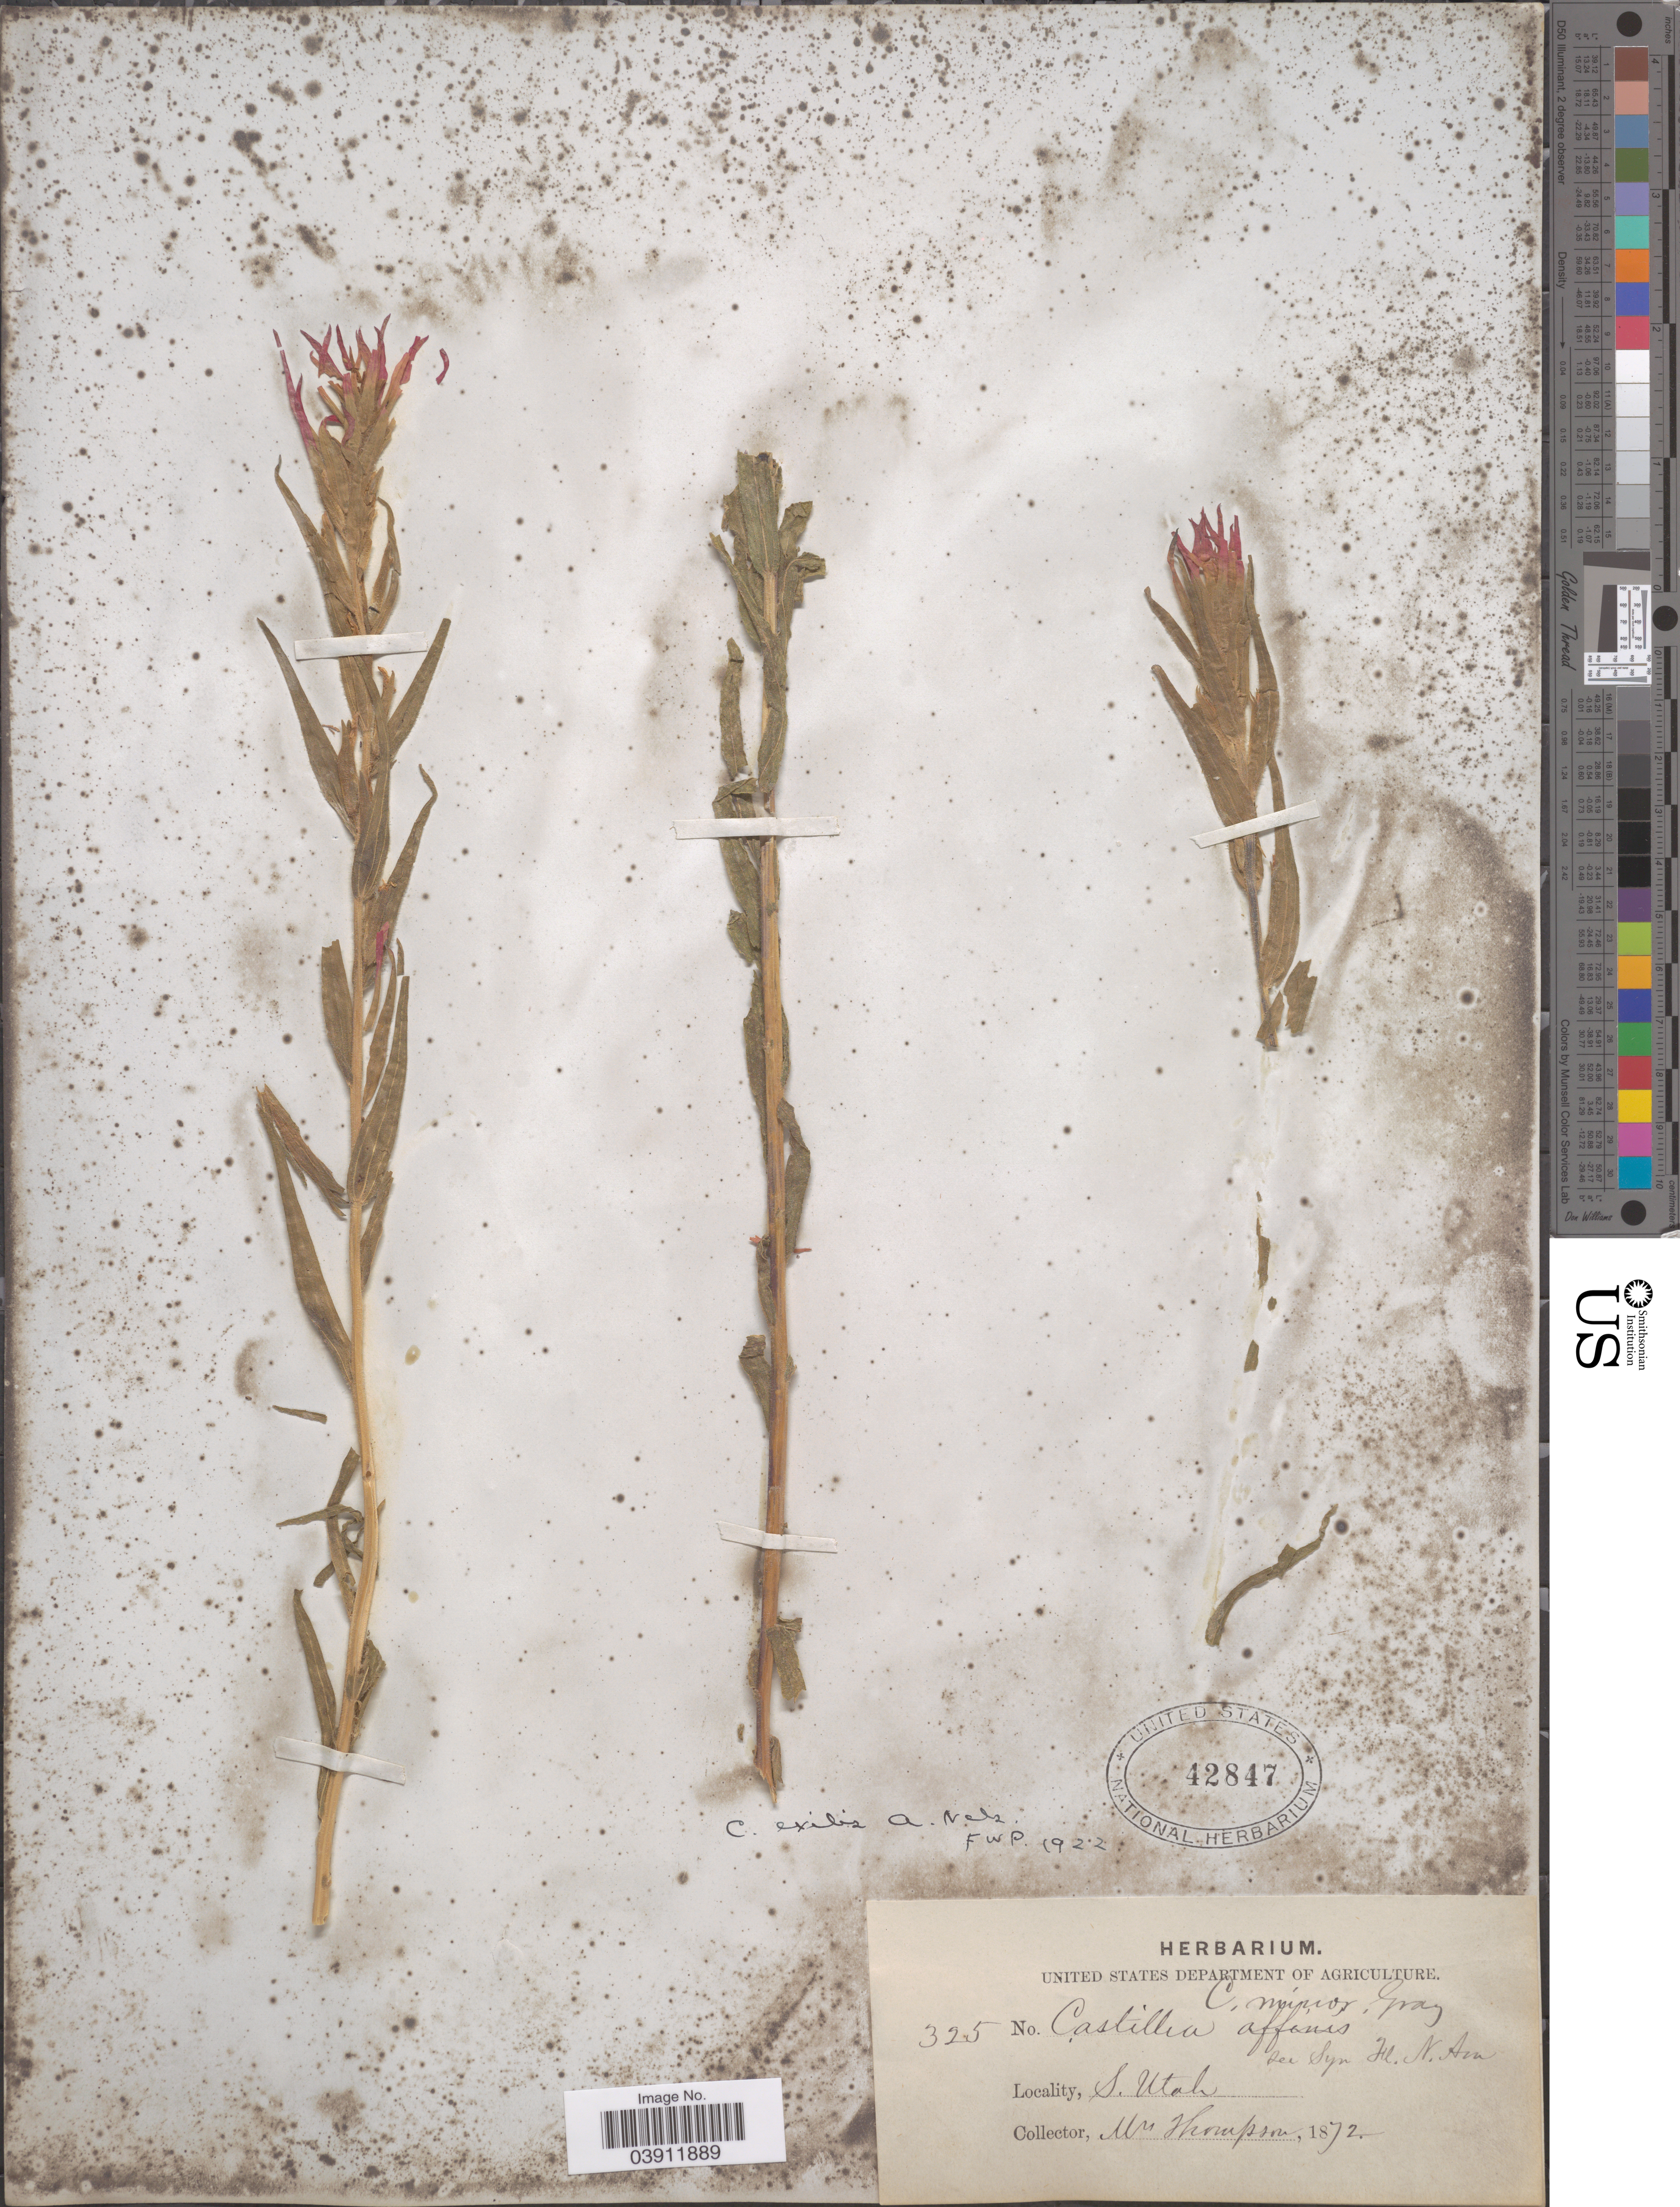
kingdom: Plantae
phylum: Tracheophyta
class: Magnoliopsida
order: Lamiales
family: Orobanchaceae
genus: Castilleja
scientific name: Castilleja exilis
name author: A. Nelson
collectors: W. Thompson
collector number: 325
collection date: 1872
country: United States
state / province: Utah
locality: S. Utah.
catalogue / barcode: US 42847